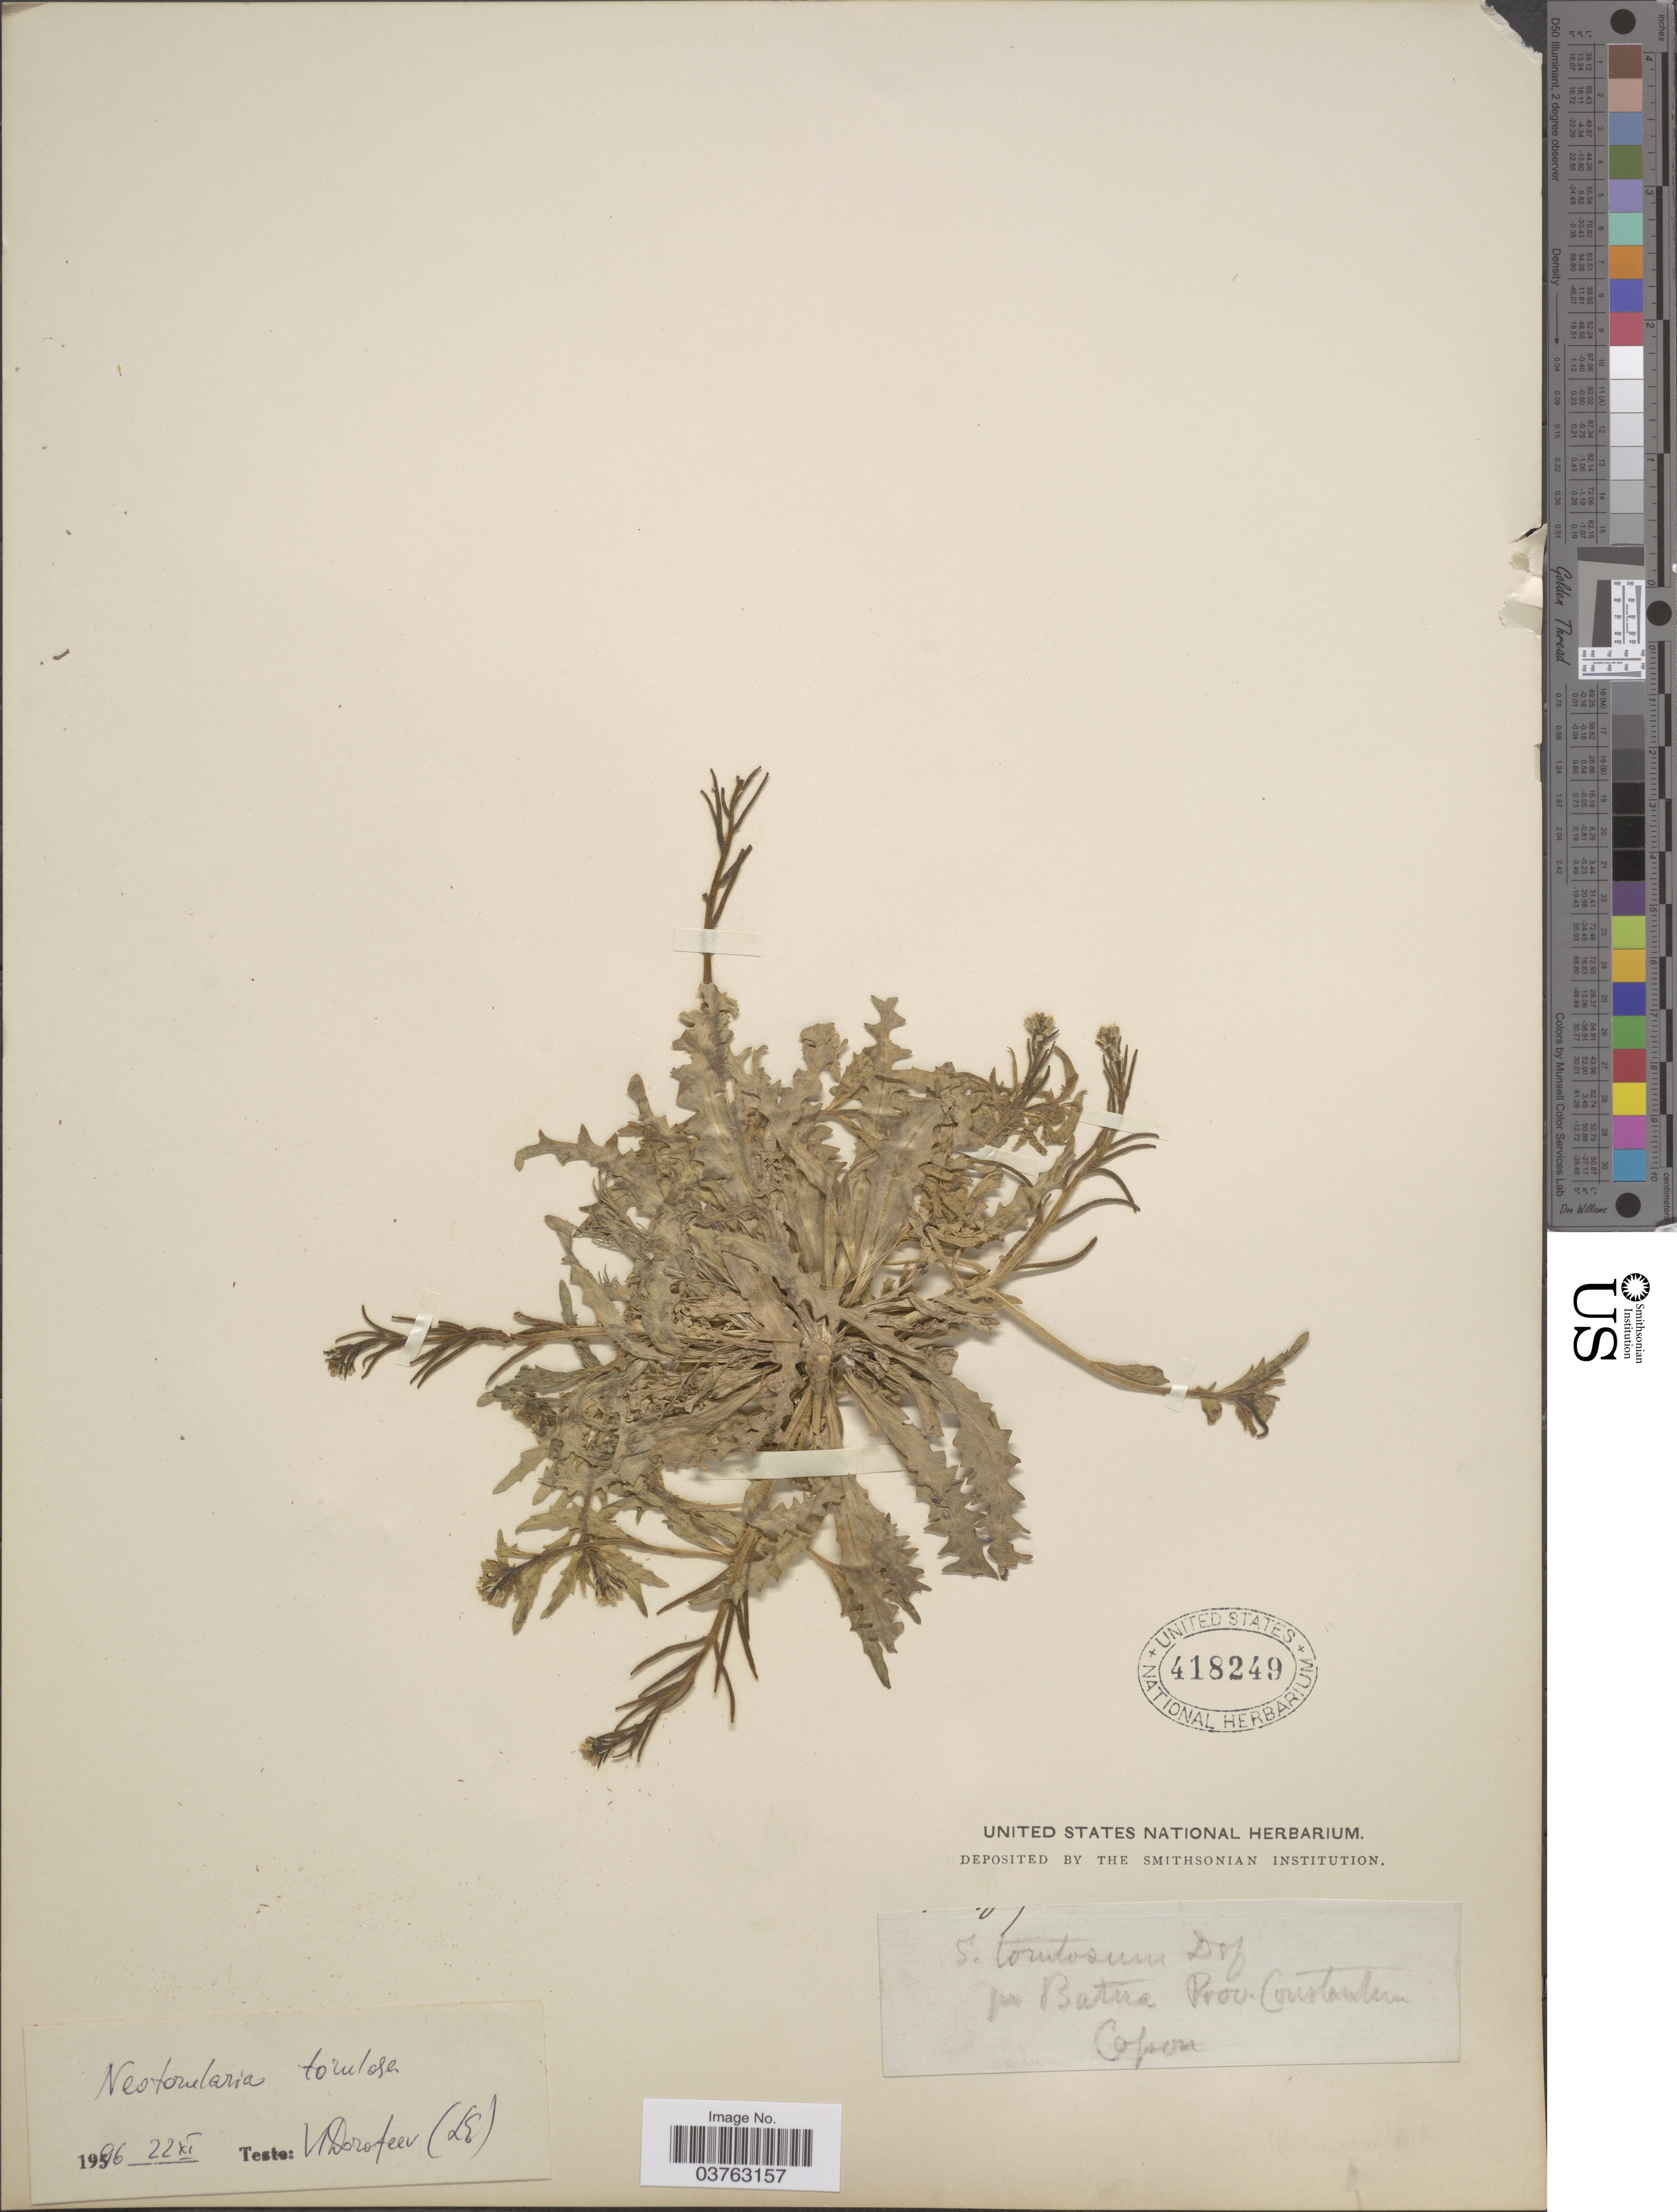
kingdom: Plantae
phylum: Tracheophyta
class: Magnoliopsida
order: Brassicales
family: Brassicaceae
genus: Neotorularia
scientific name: Neotorularia torulosa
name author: (Desf.) Hedge & J. Léonard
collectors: -. Cosson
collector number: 5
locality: Pr. Batua [interpreted], Prov. Constantine.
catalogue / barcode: US 418249